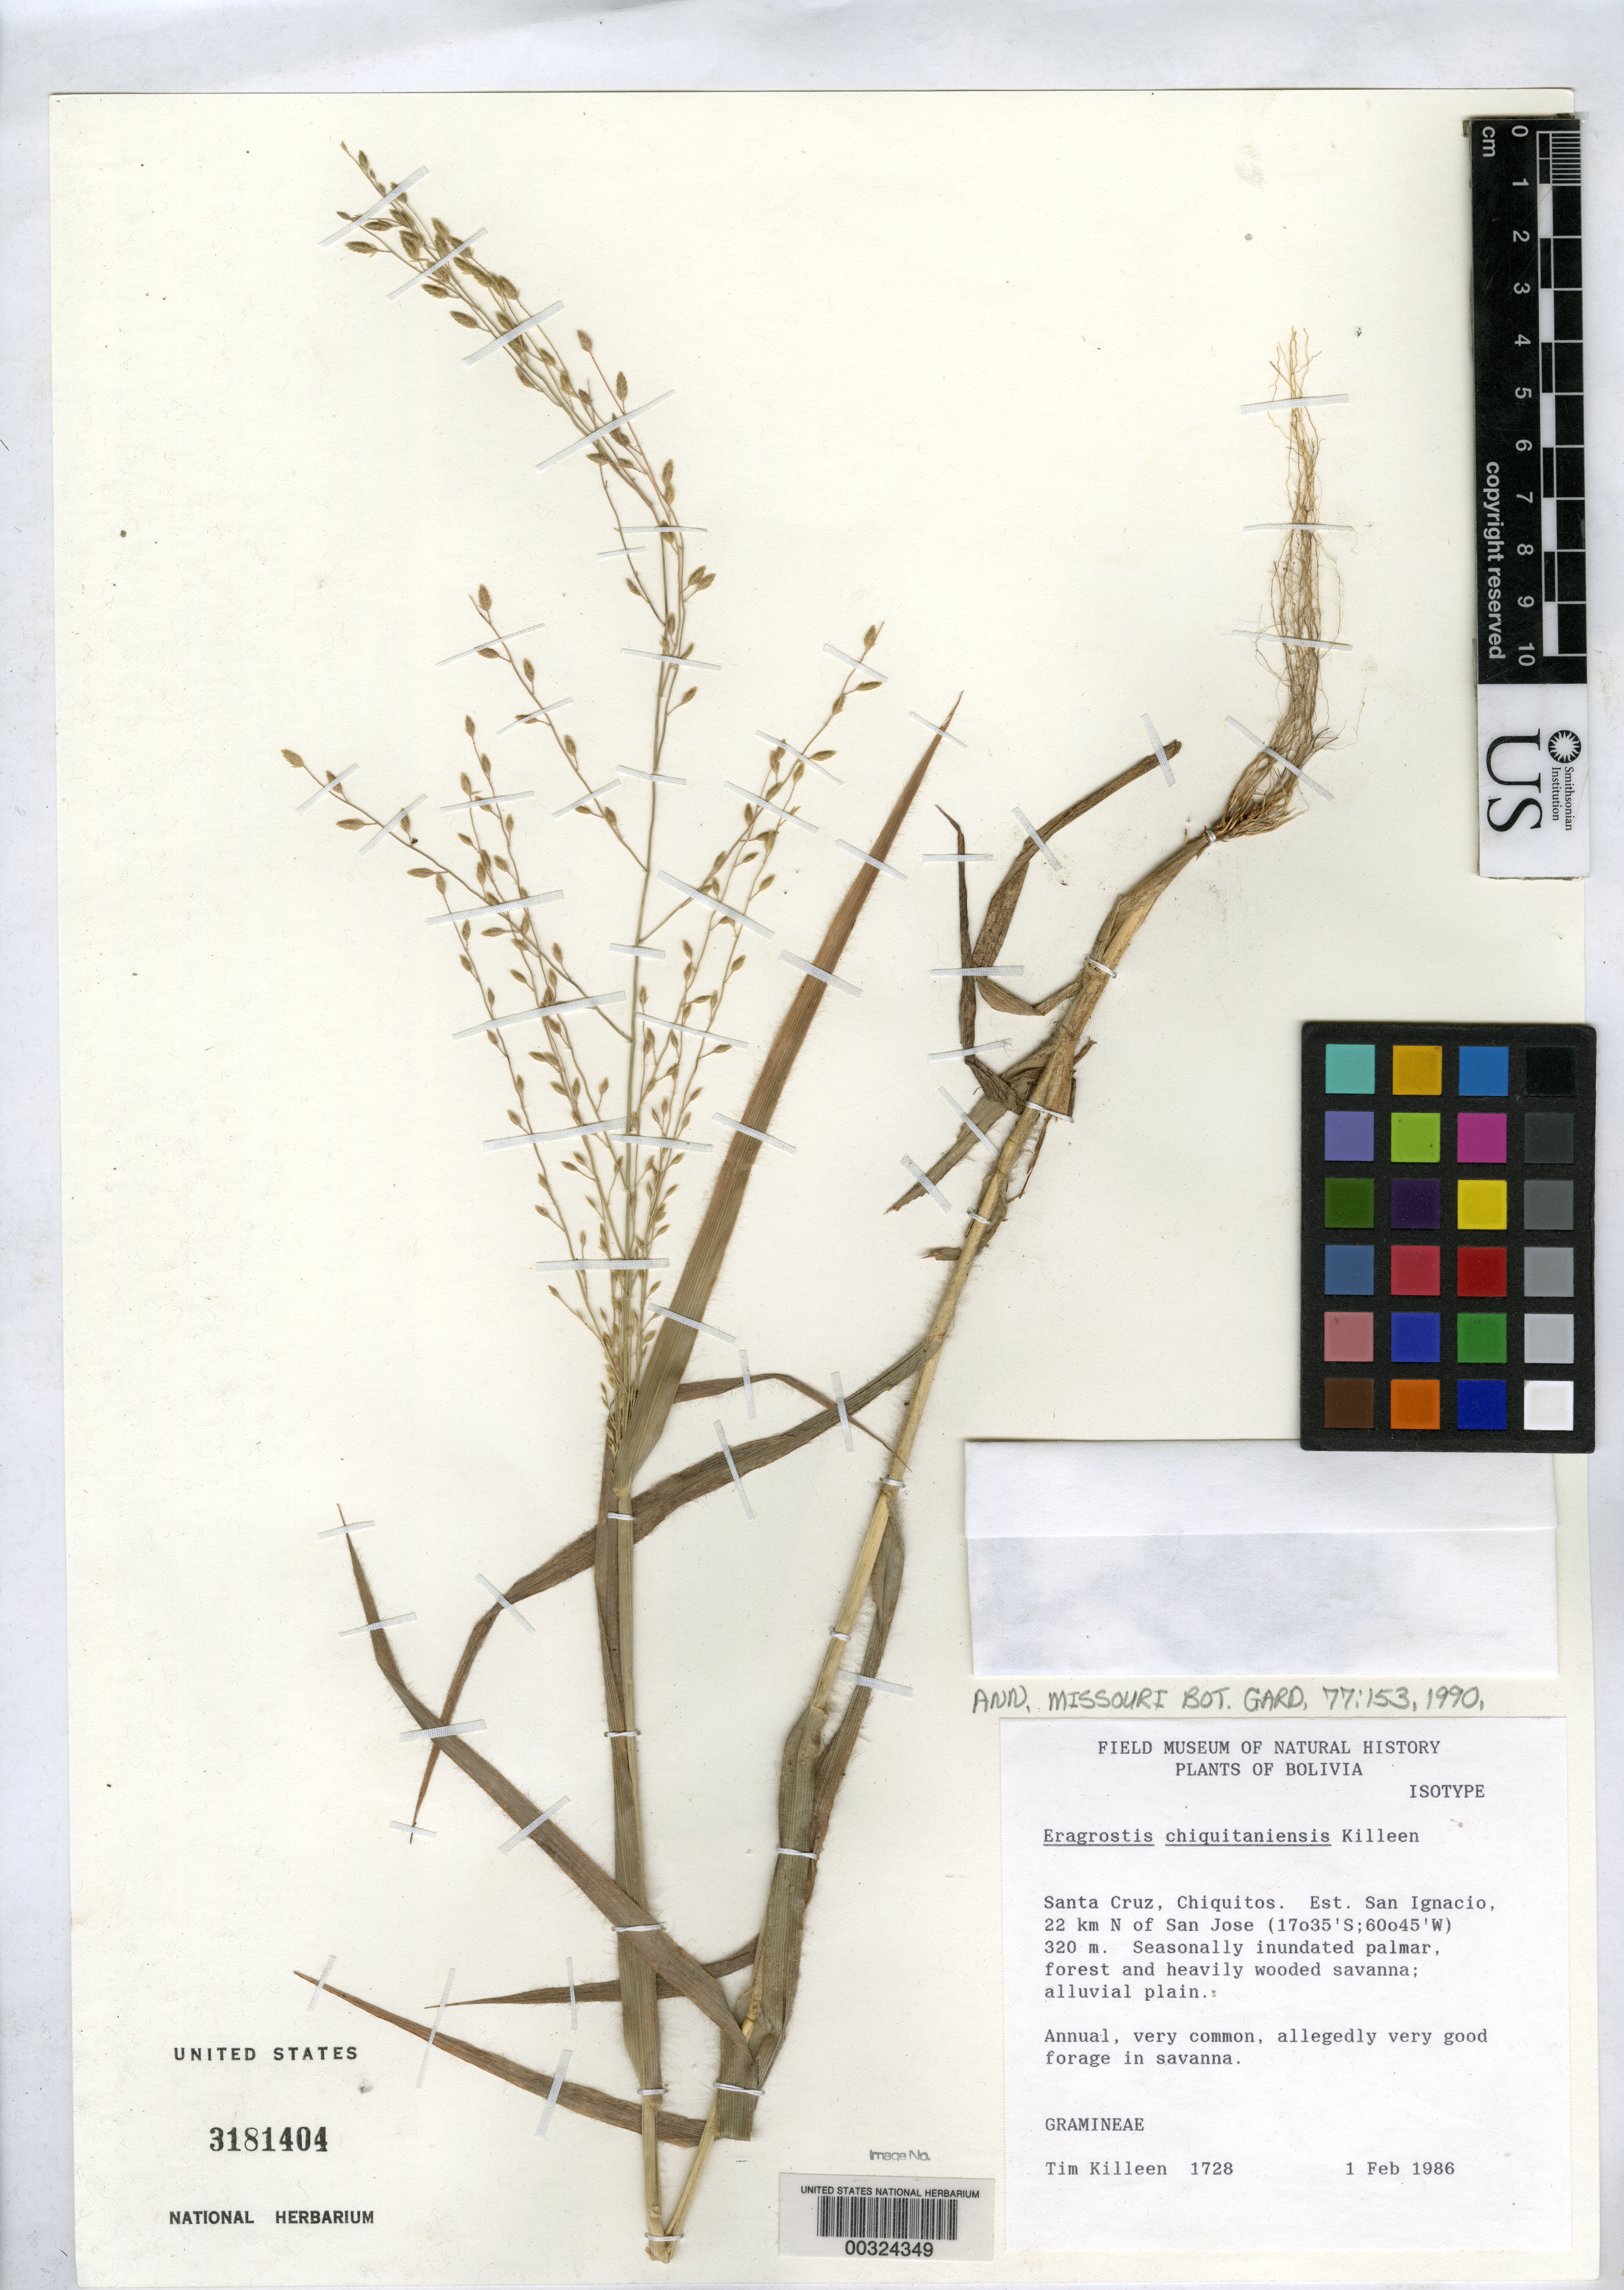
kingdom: Plantae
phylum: Tracheophyta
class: Liliopsida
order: Poales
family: Poaceae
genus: Eragrostis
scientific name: Eragrostis chiquitaniensis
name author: Killeen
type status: Isotype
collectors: T. Killeen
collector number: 1728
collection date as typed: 01 Feb 1986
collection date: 1986-02-01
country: Bolivia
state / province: Santa Cruz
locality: Chiquitos, estancia San Ignacio, 22 km N of San Jose.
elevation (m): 320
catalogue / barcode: US 3181404